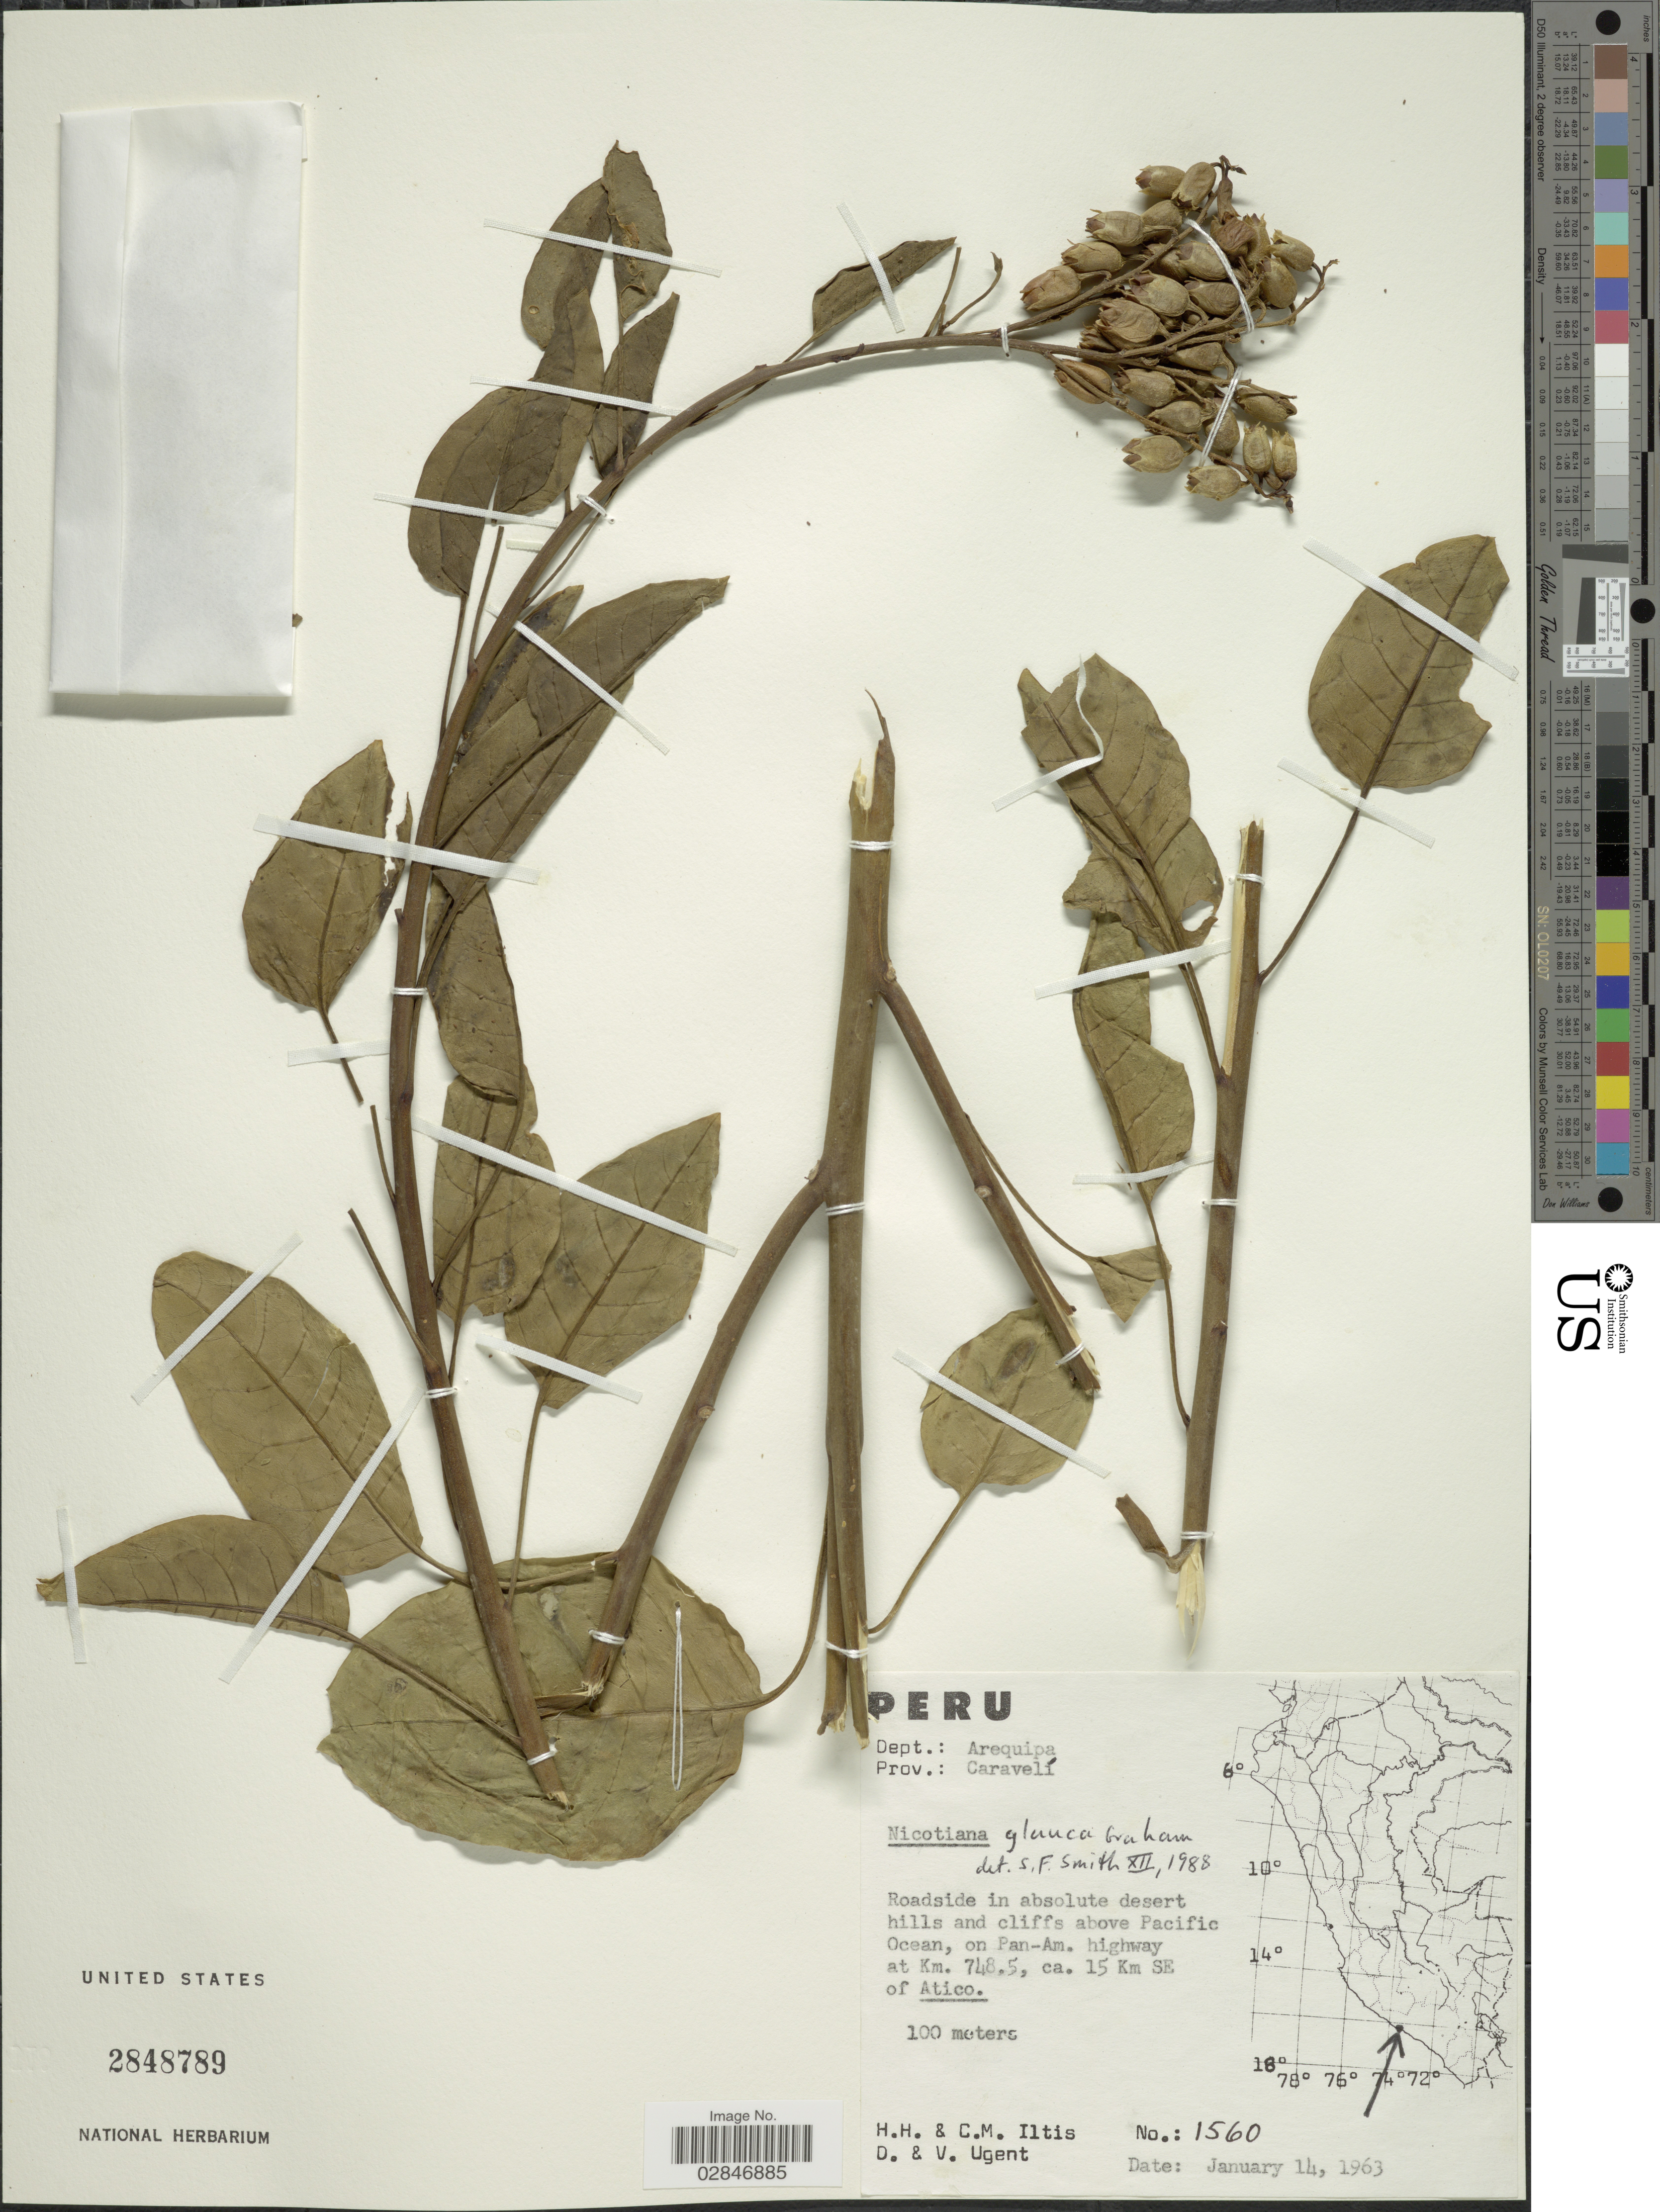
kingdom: Plantae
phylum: Tracheophyta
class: Magnoliopsida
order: Solanales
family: Solanaceae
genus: Nicotiana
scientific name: Nicotiana glauca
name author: Graham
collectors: H. H. Iltis, C. M Iltis, D. Ugent & V. Ugent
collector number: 1560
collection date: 1963-01-14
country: Peru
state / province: Arequipa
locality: Dept. Arequipa, Prov.: Caravelí, Roadside in absolute desert hills and cliffs above Pacific Ocean, on Pan-Am. highway at Km. 748.5, ca. 15 Km SE of Atico.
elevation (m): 100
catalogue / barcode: US 2848789